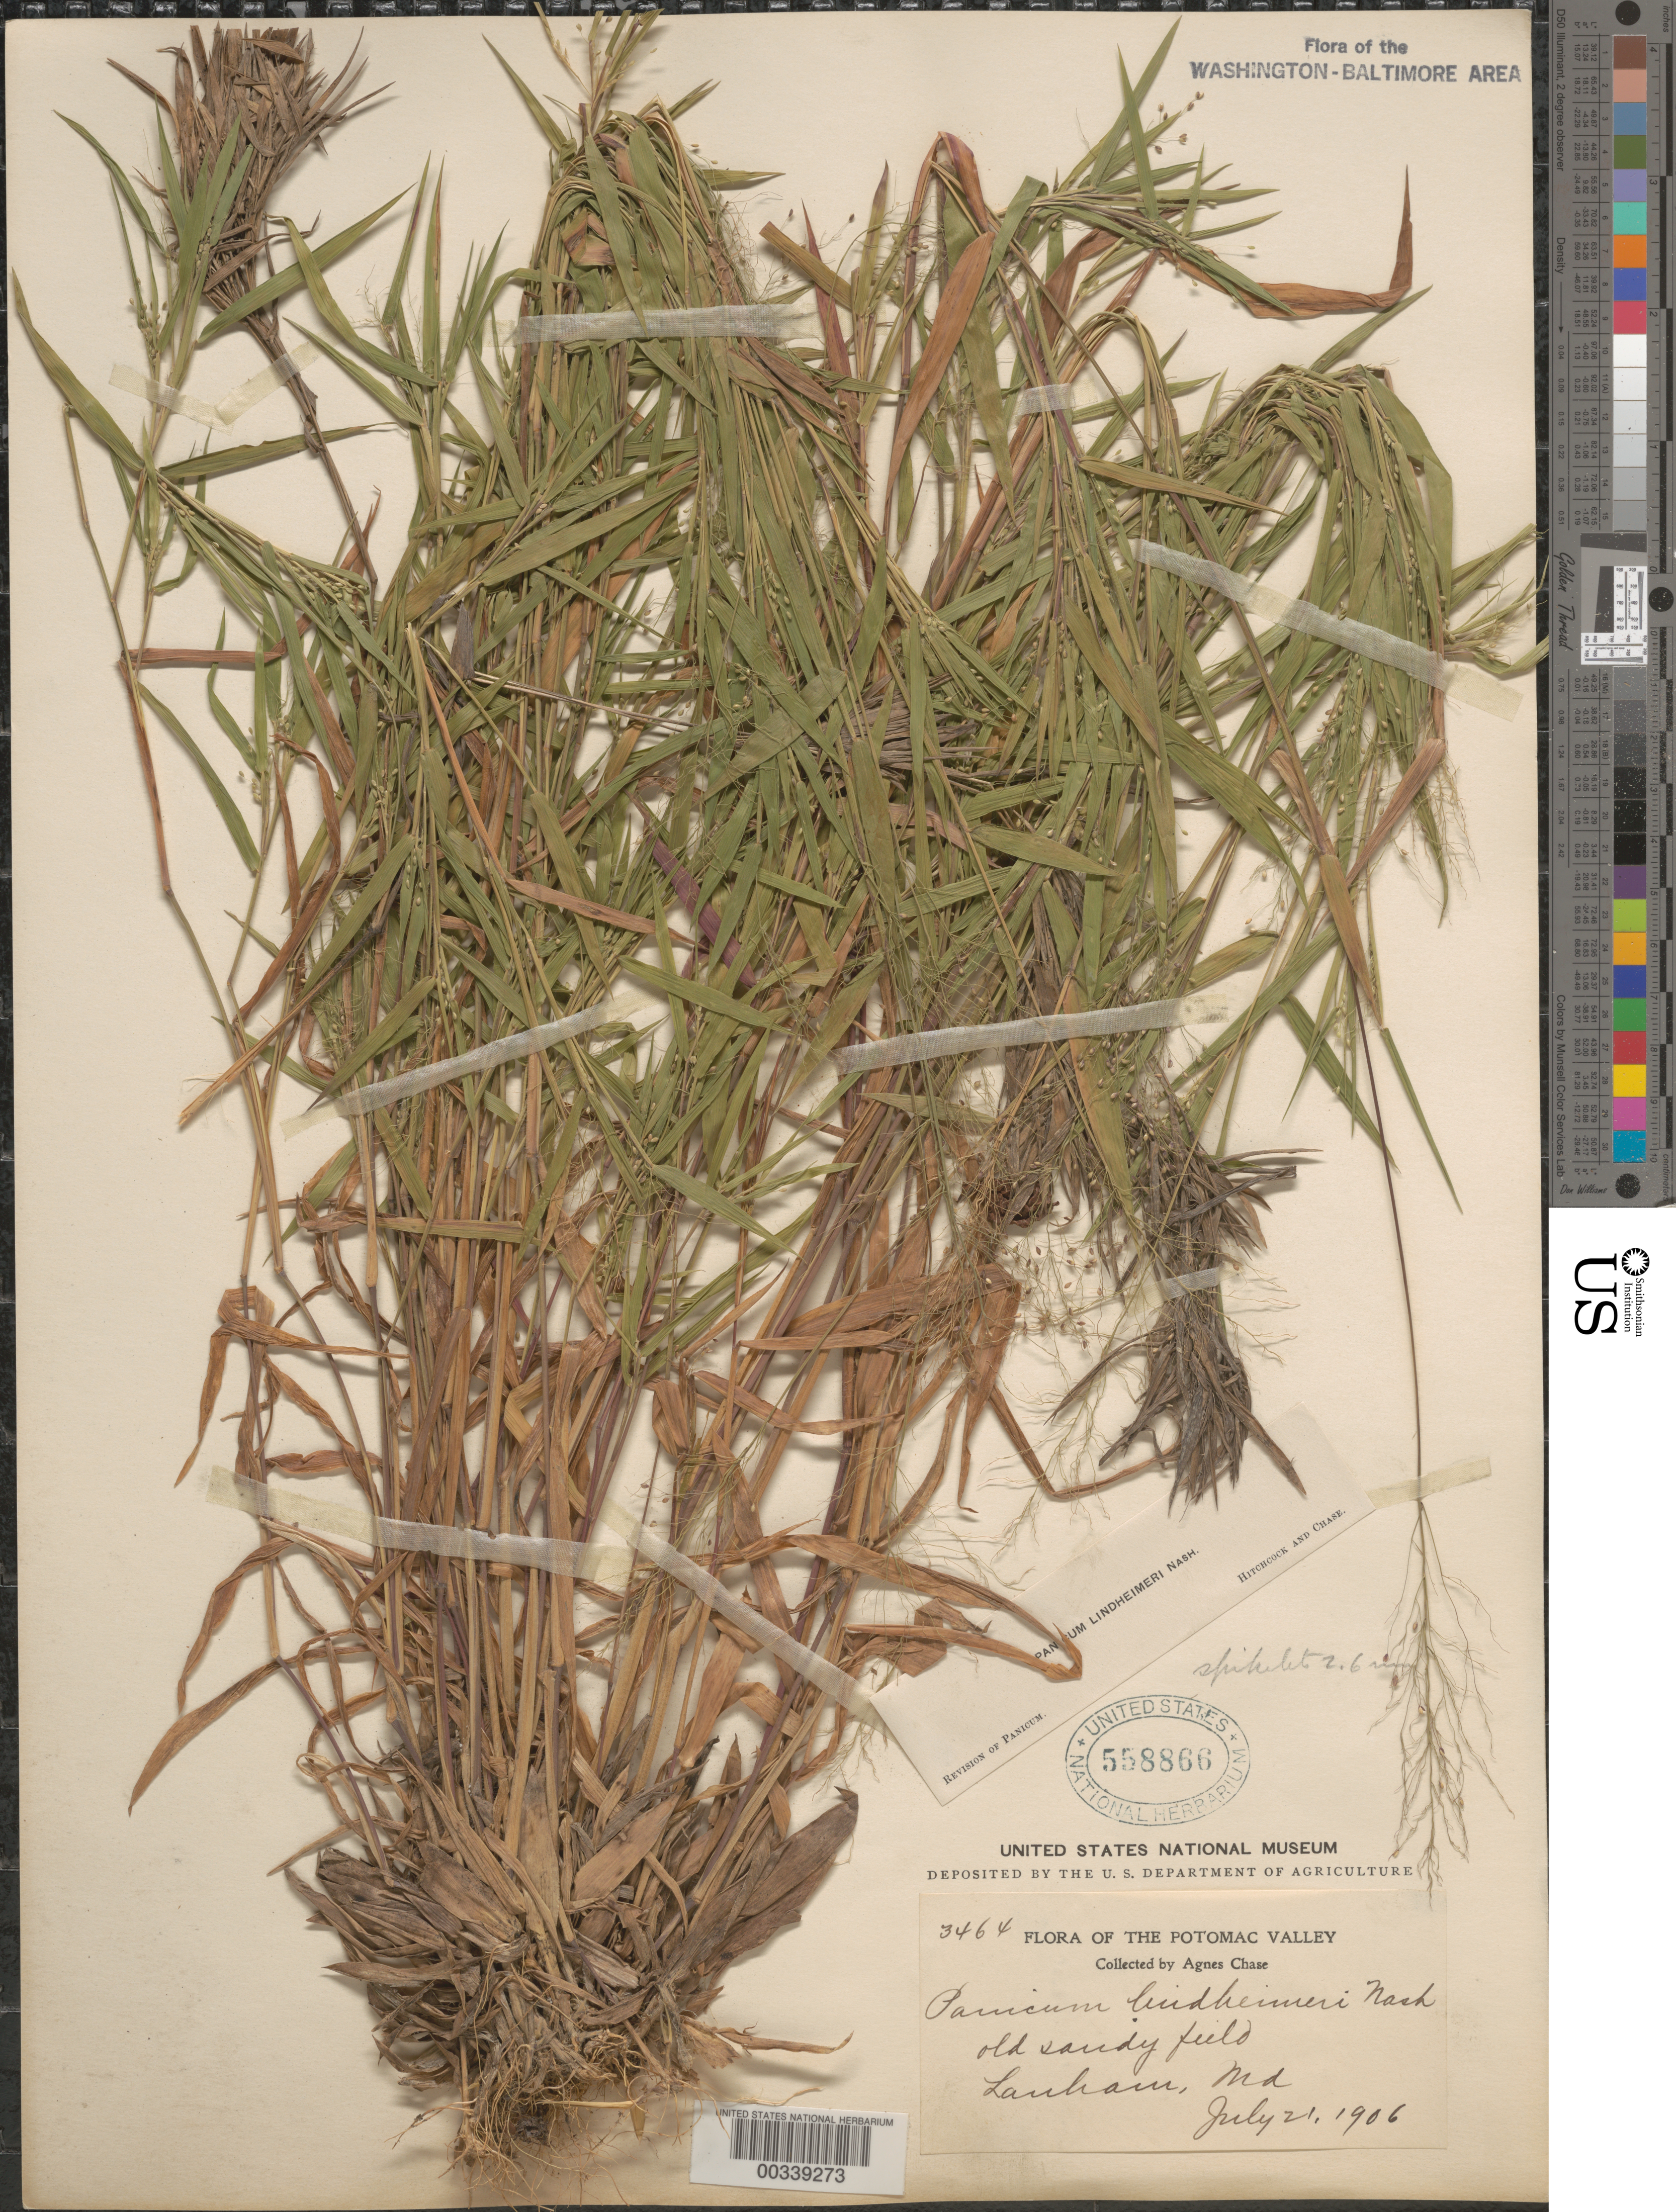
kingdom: Plantae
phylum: Tracheophyta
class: Liliopsida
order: Poales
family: Poaceae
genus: Dichanthelium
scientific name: Dichanthelium acuminatum var. lindheimeri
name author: (Nash) Gould & C.A. Clark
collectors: A. Chase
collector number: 3464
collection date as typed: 21 Jul 1906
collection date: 1906-07-21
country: United States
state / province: Maryland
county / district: Prince George's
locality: Lanham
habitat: Old sandy field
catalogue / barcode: US 558866